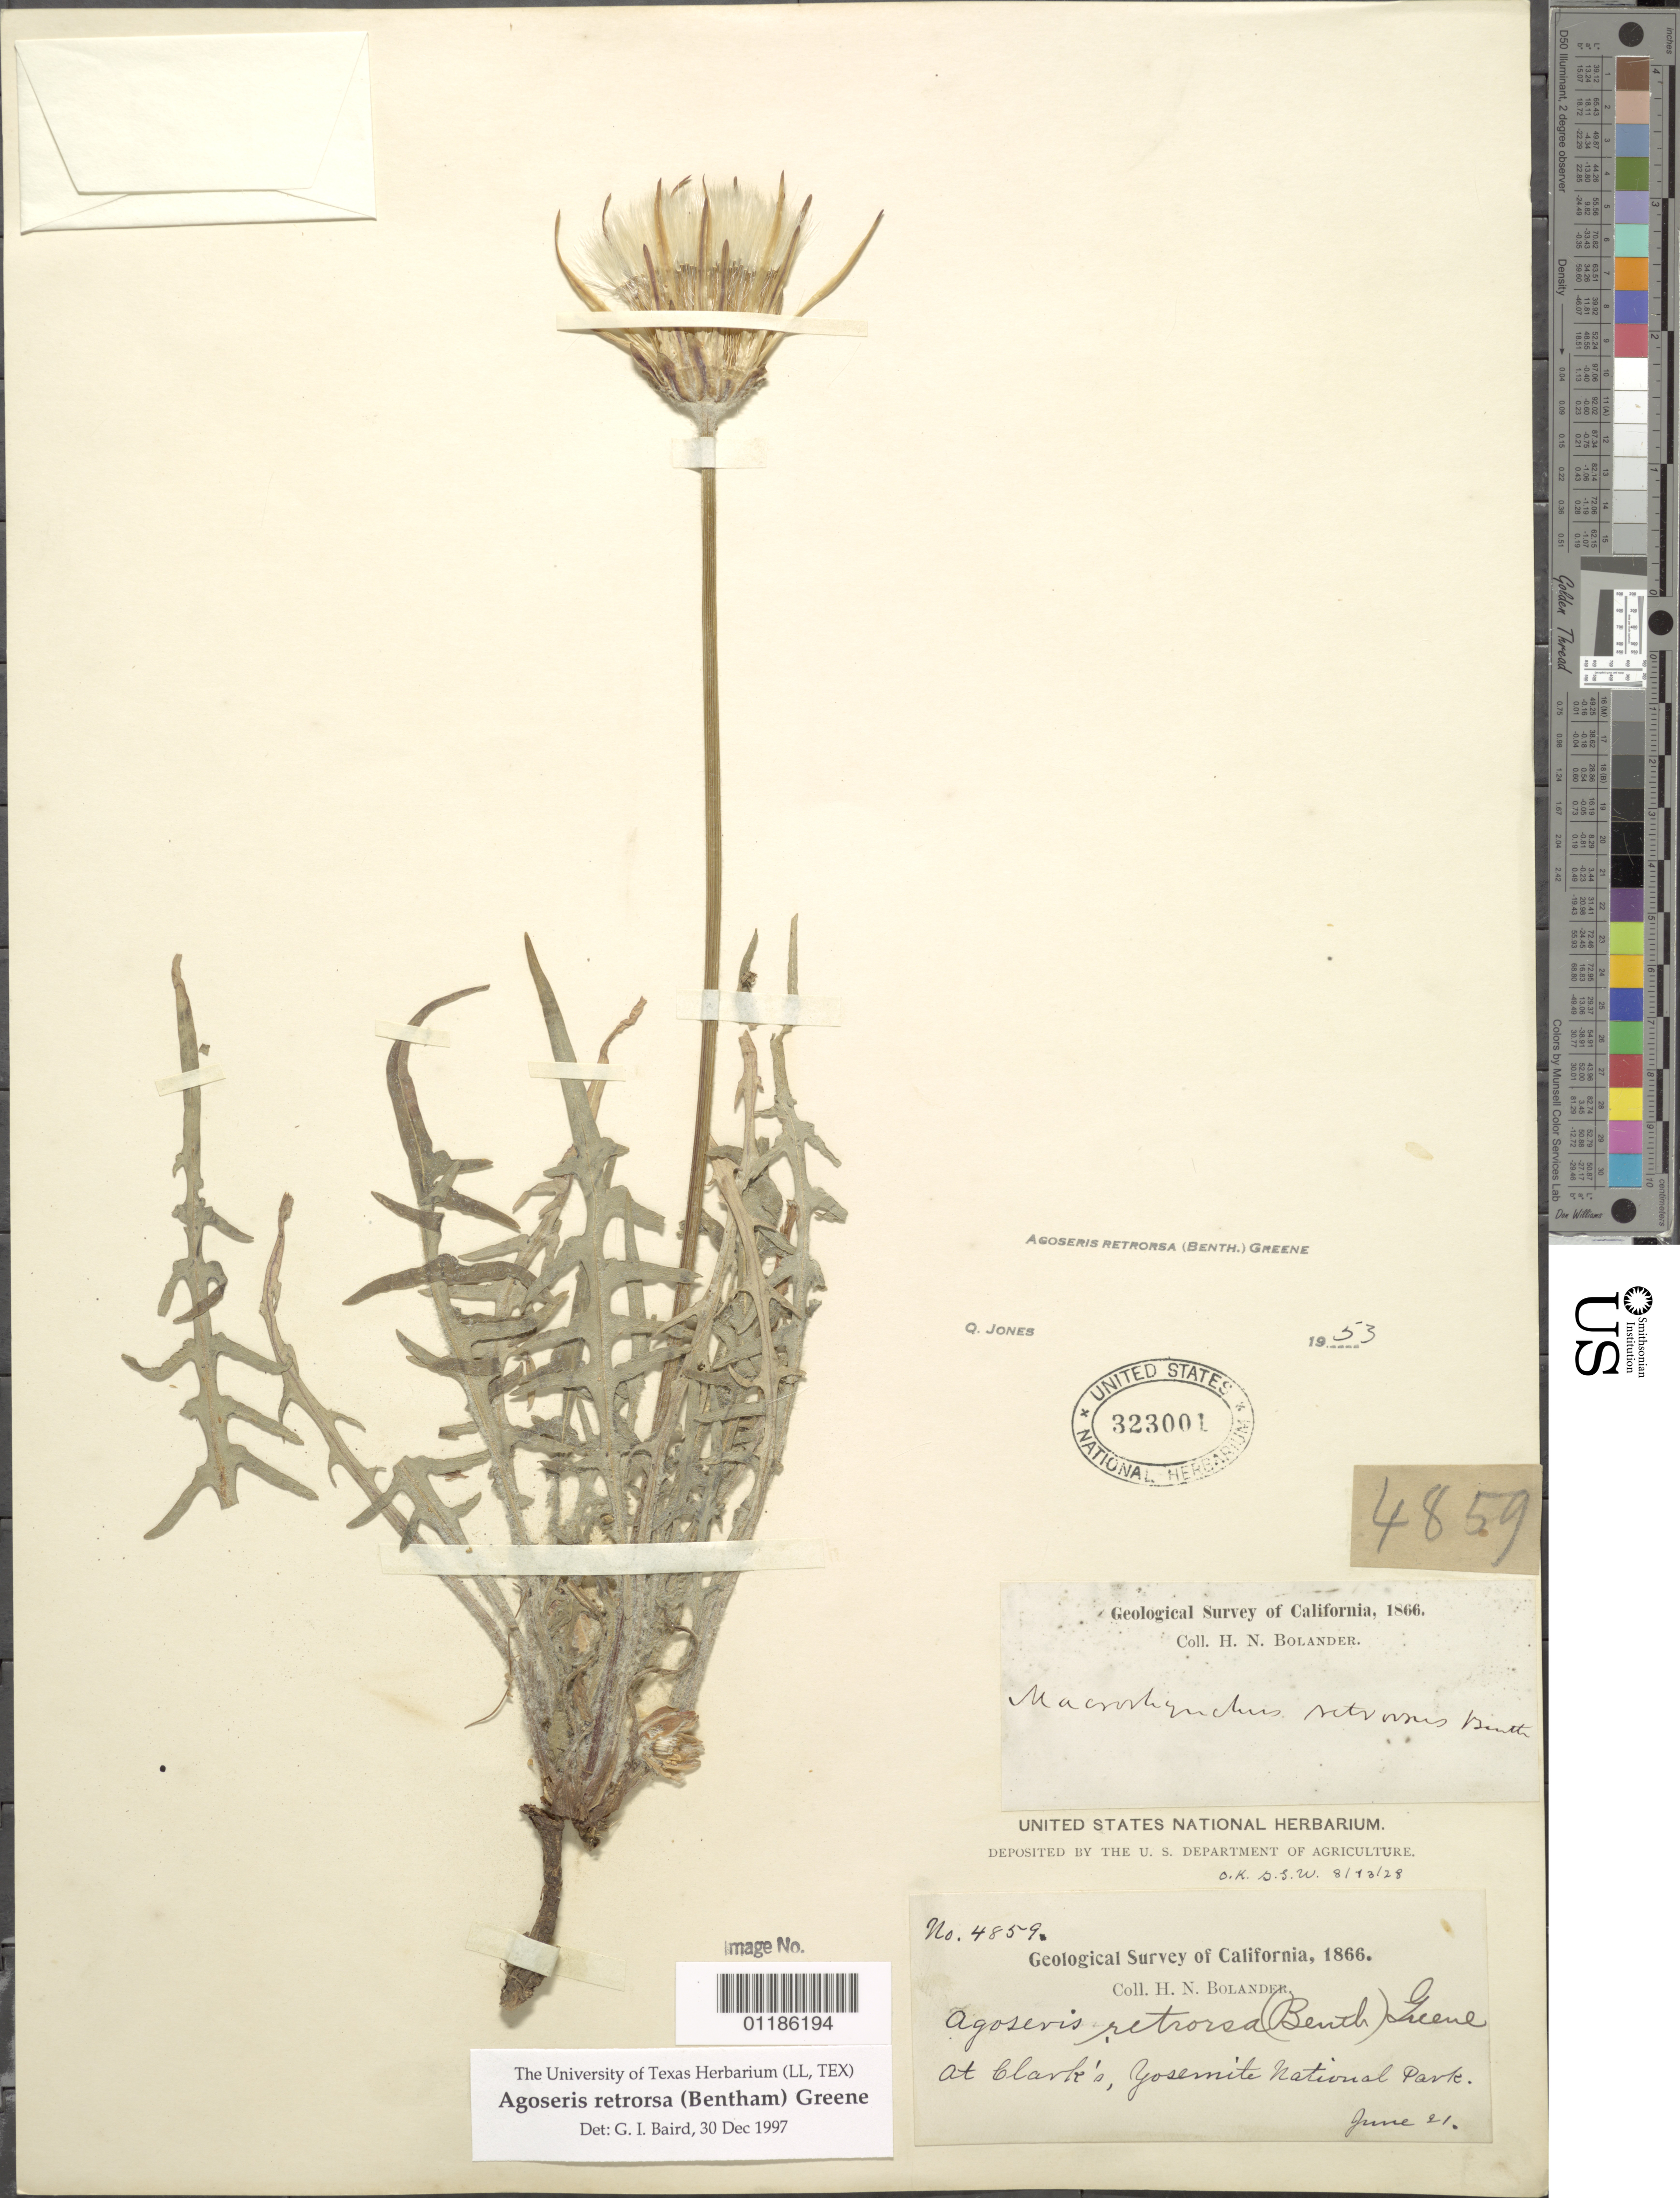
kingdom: Plantae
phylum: Tracheophyta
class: Magnoliopsida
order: Asterales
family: Asteraceae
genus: Agoseris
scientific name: Agoseris retrorsa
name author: (Benth.) Greene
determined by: Baird, G. I.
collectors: H. Bolander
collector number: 4859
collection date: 1866-06-21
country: United States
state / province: California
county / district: Mariposa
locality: at Clark's Yosemite National Park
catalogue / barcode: US 323001